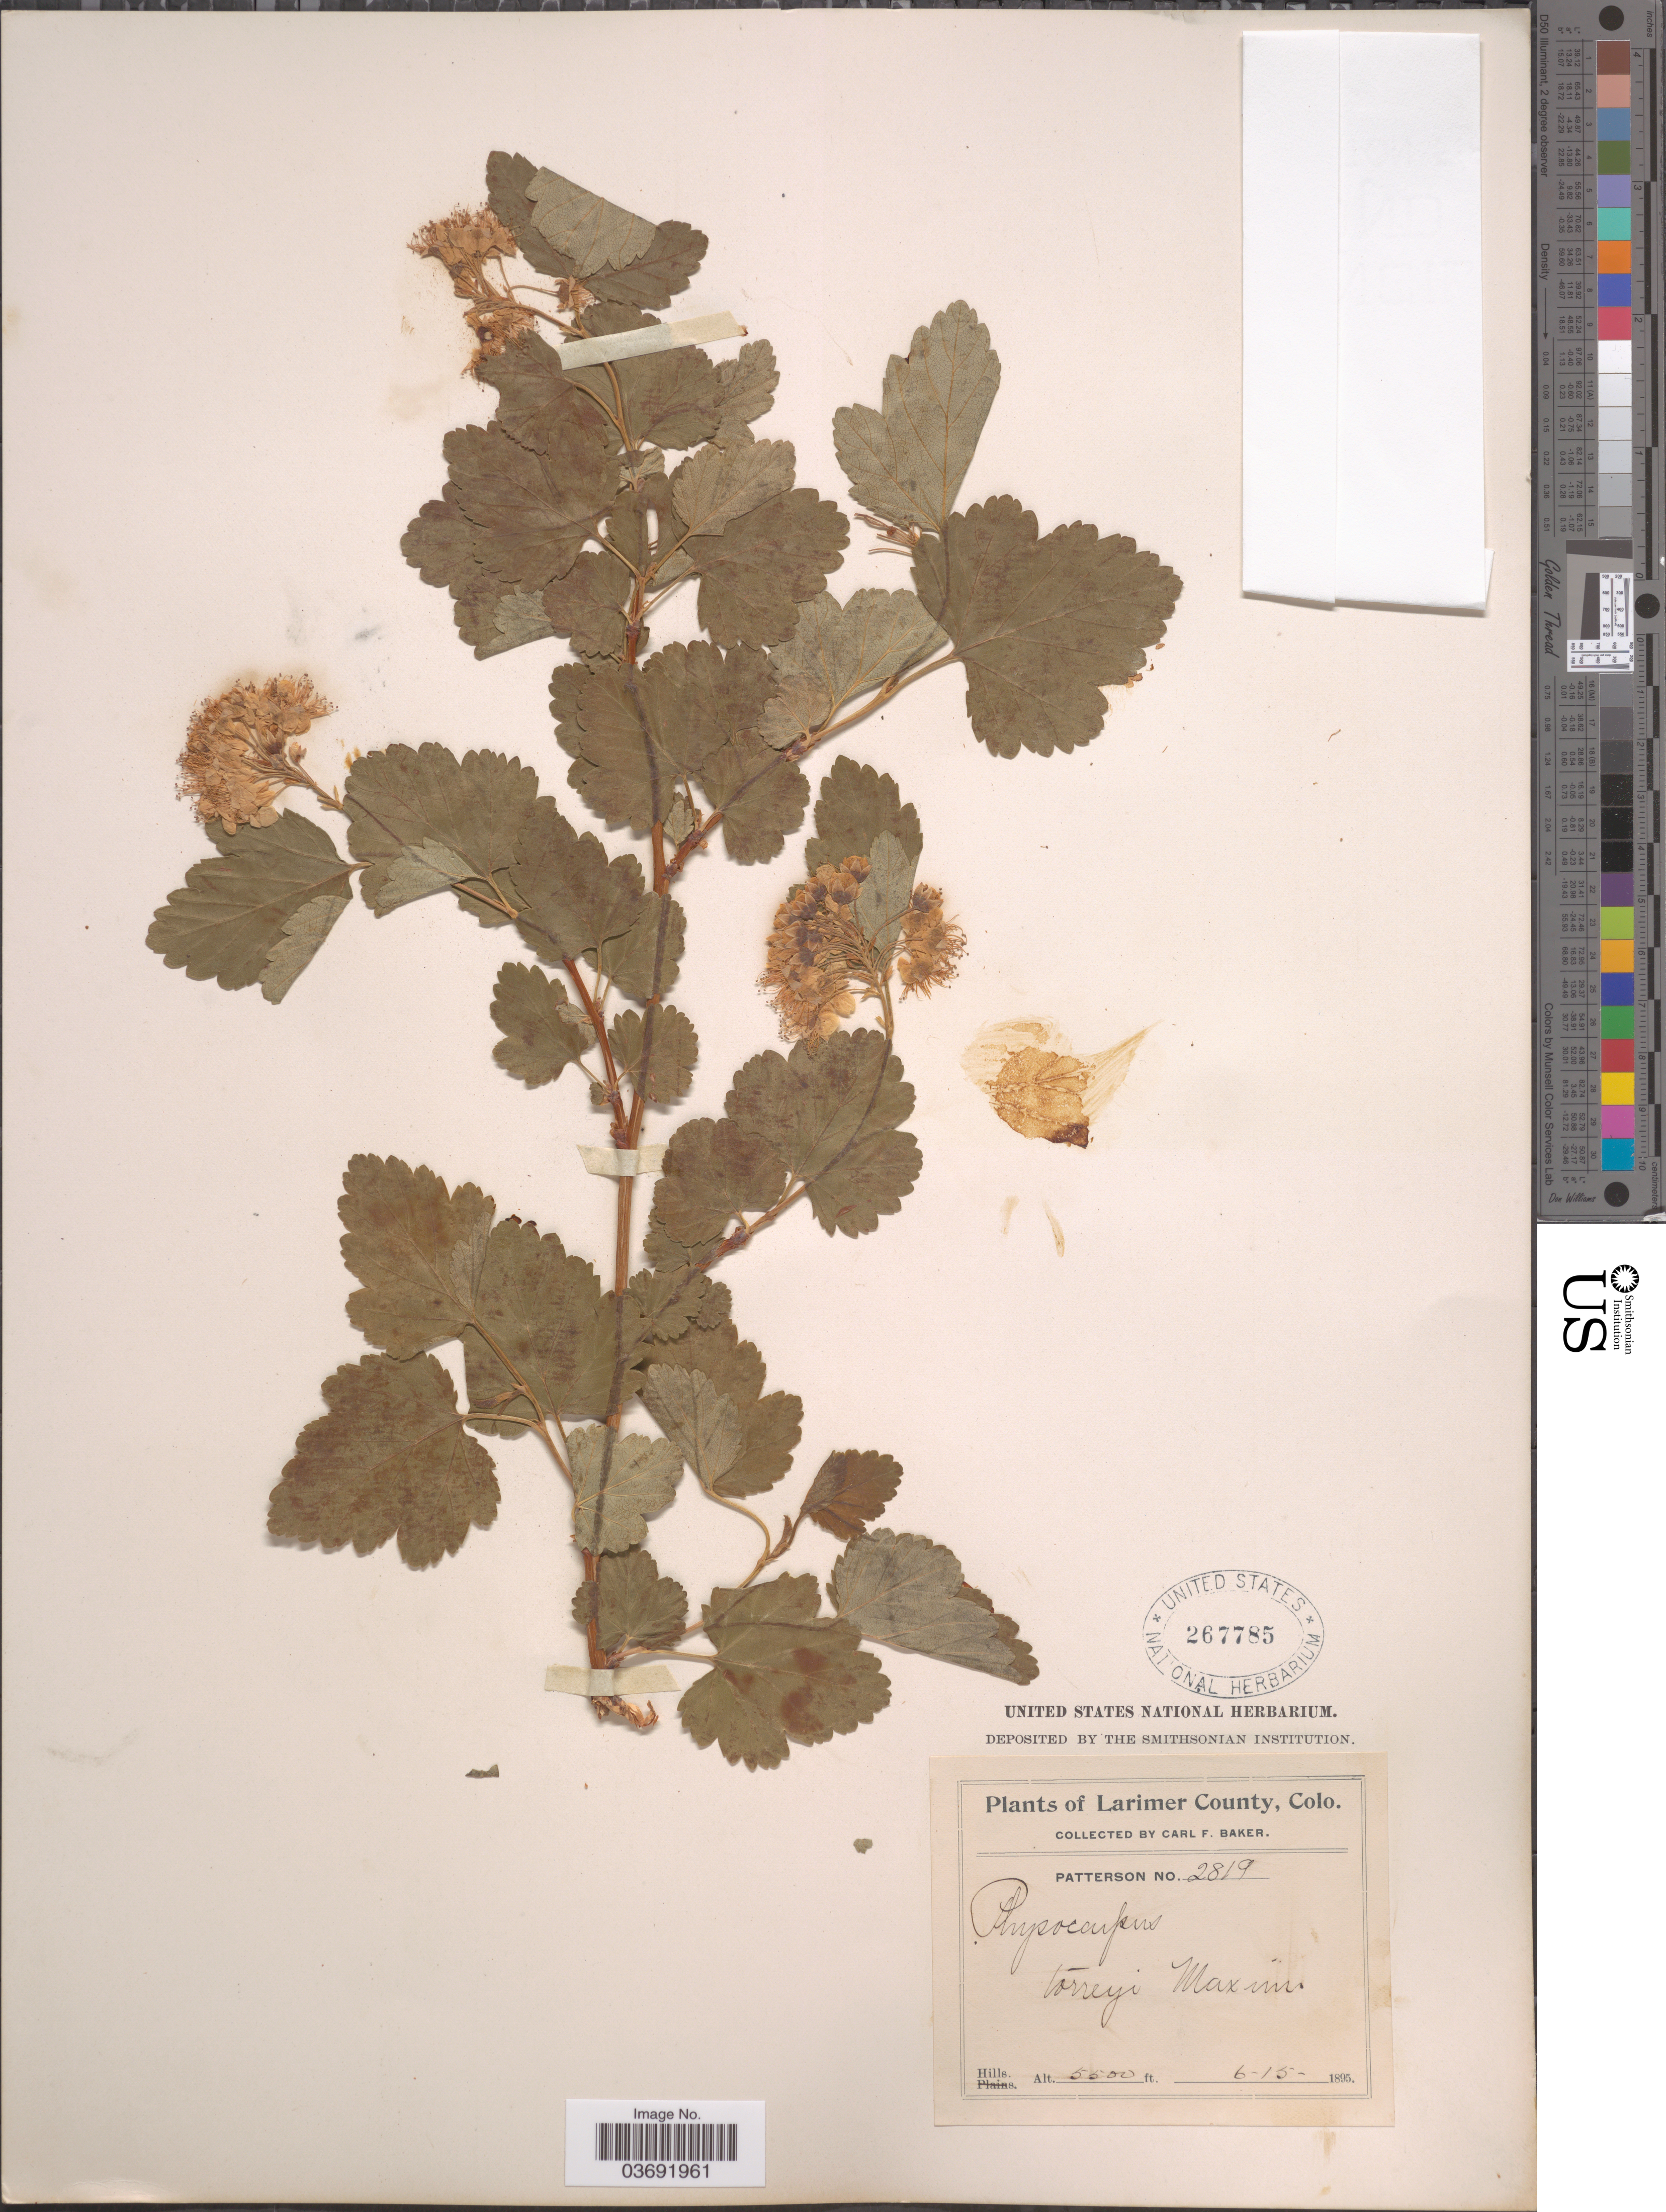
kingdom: Plantae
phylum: Tracheophyta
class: Magnoliopsida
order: Rosales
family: Rosaceae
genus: Physocarpus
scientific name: Physocarpus monogynus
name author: (Torr.) J.M. Coult.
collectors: C. F. Baker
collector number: Patterson 2819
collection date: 1895-06-15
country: United States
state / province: Colorado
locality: Larimer County, Colo.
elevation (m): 1676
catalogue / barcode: US 267785